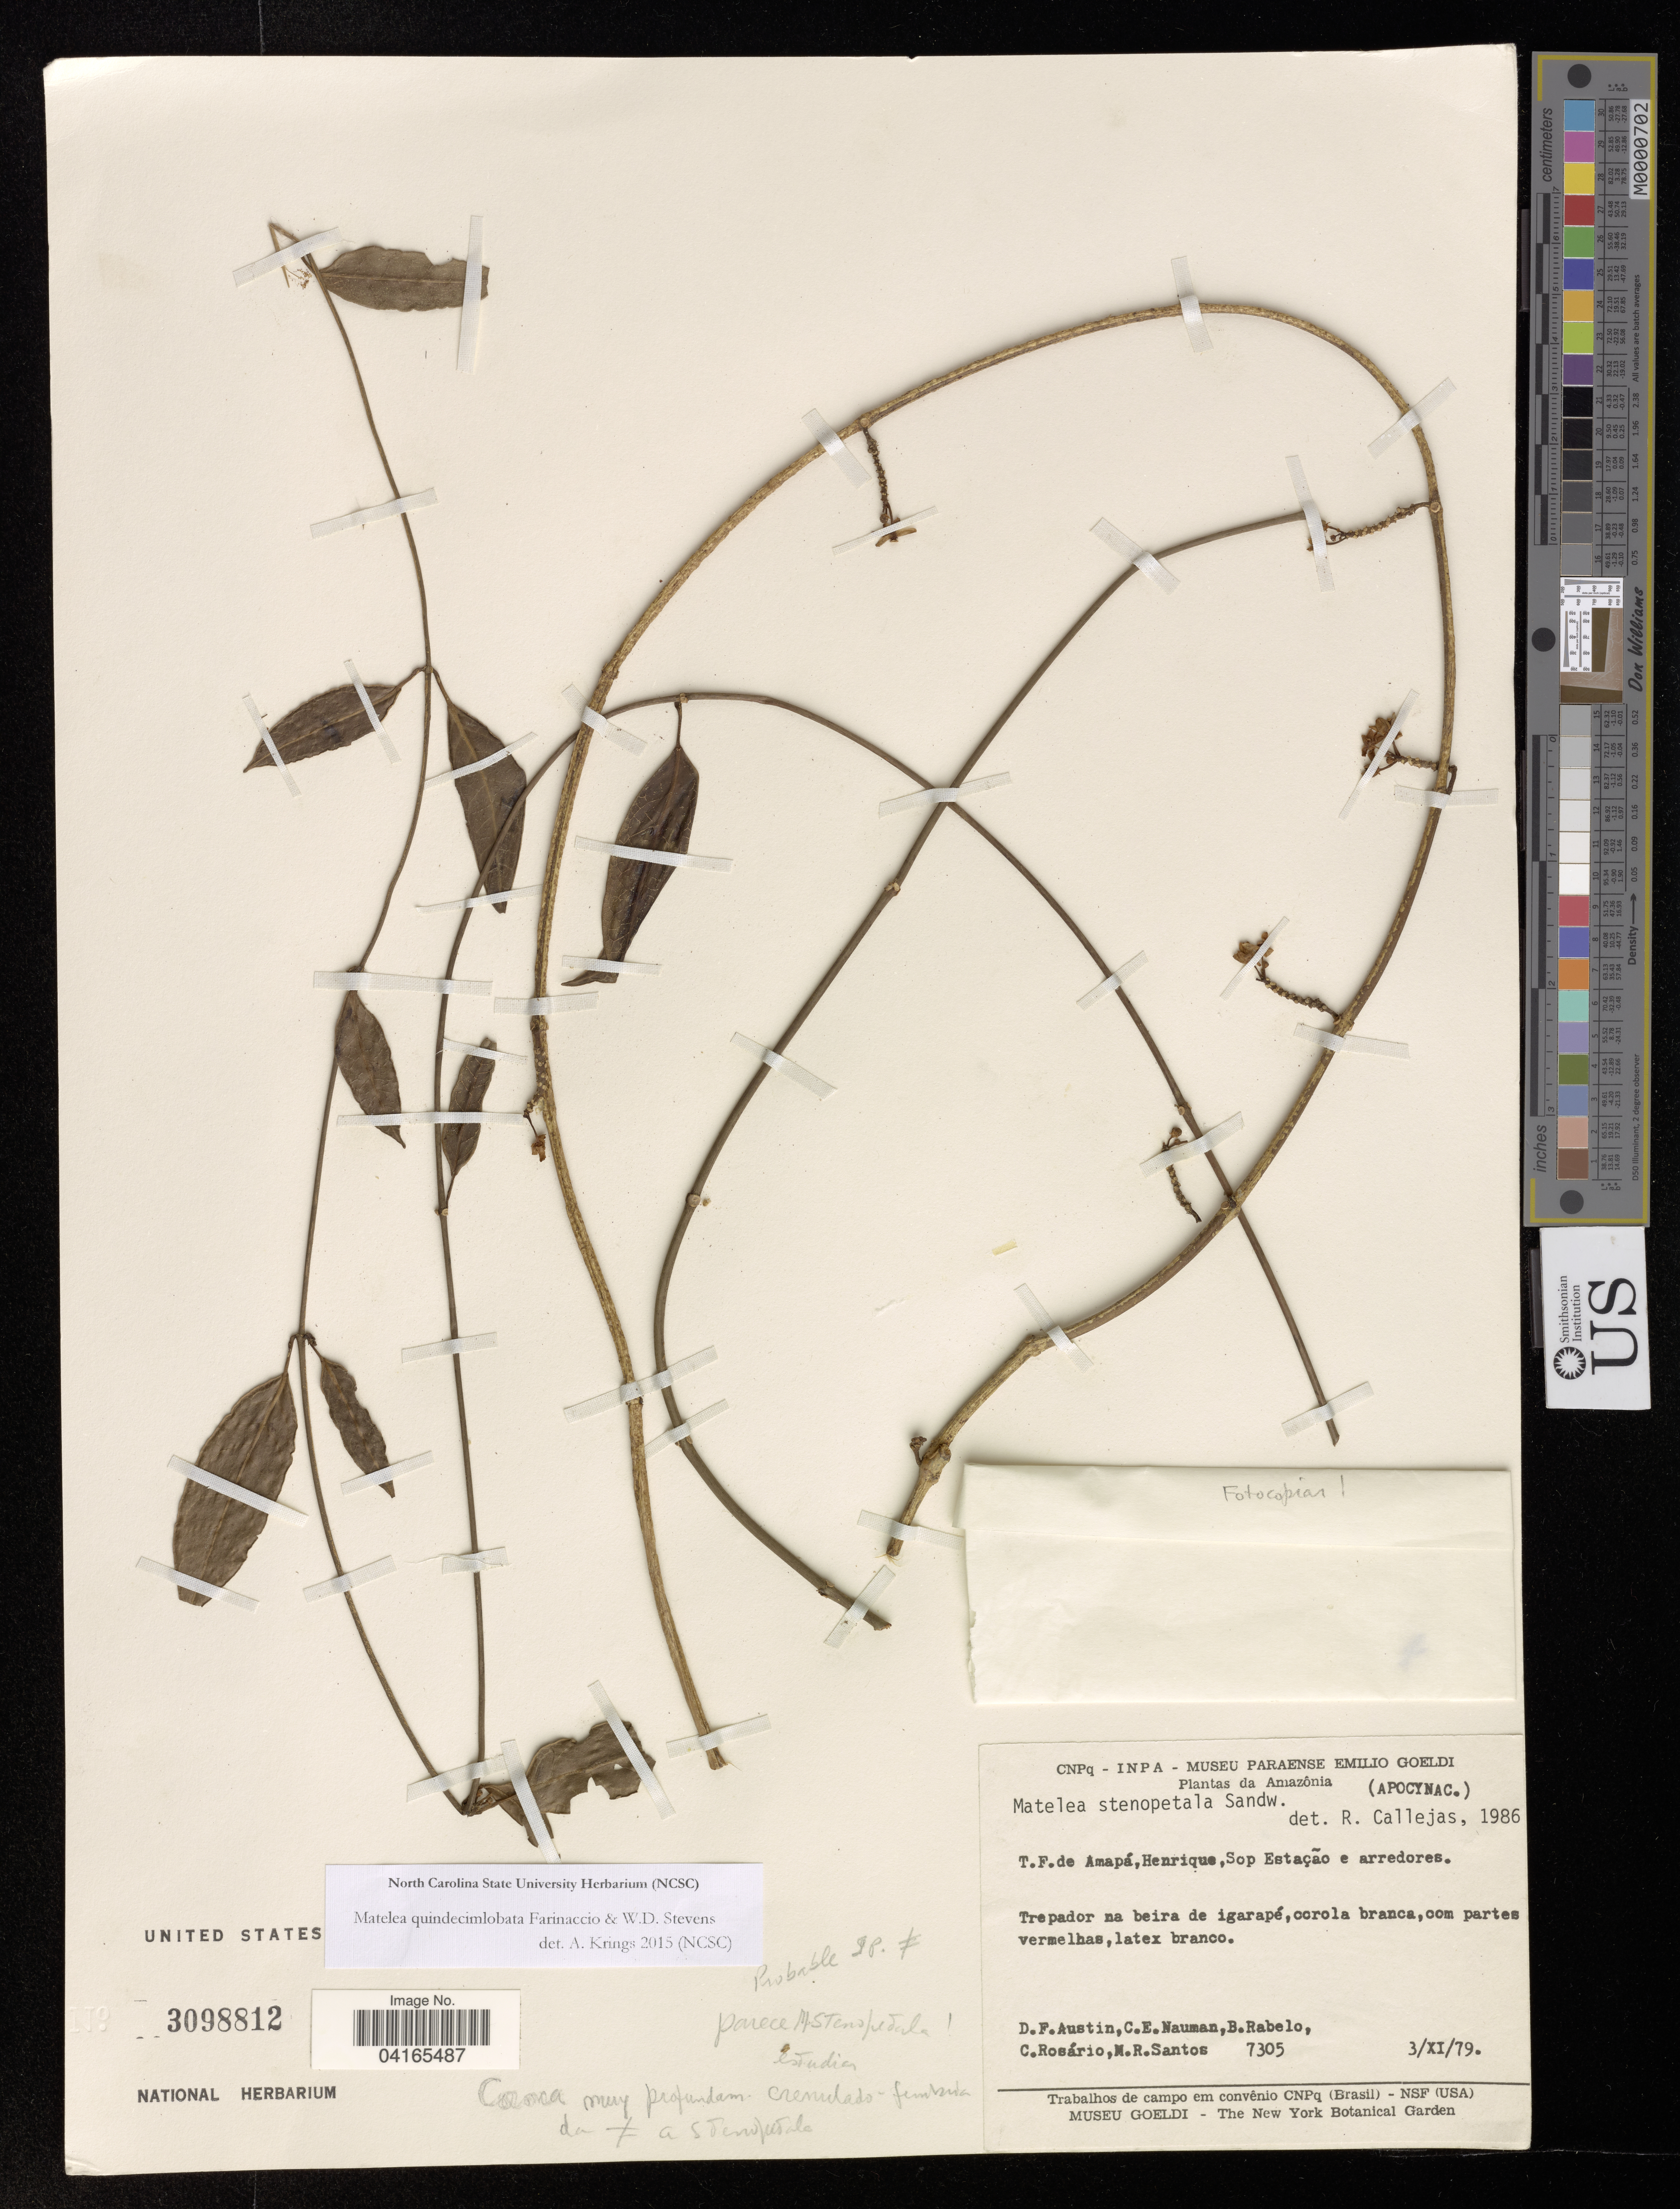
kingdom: Plantae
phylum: Tracheophyta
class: Magnoliopsida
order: Gentianales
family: Apocynaceae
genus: Matelea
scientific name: Matelea quindecimlobata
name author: Farinaccio & W.D. Stevens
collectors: D. Austin, C. E. Nauman, B. V. Rabelo, C. Rosario & N. Santos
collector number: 7305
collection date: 1979-11-03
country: Brazil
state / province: Amazonas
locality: T.F. de Amapá, Henrique, Sop Estação e arredores.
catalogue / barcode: US 3098812